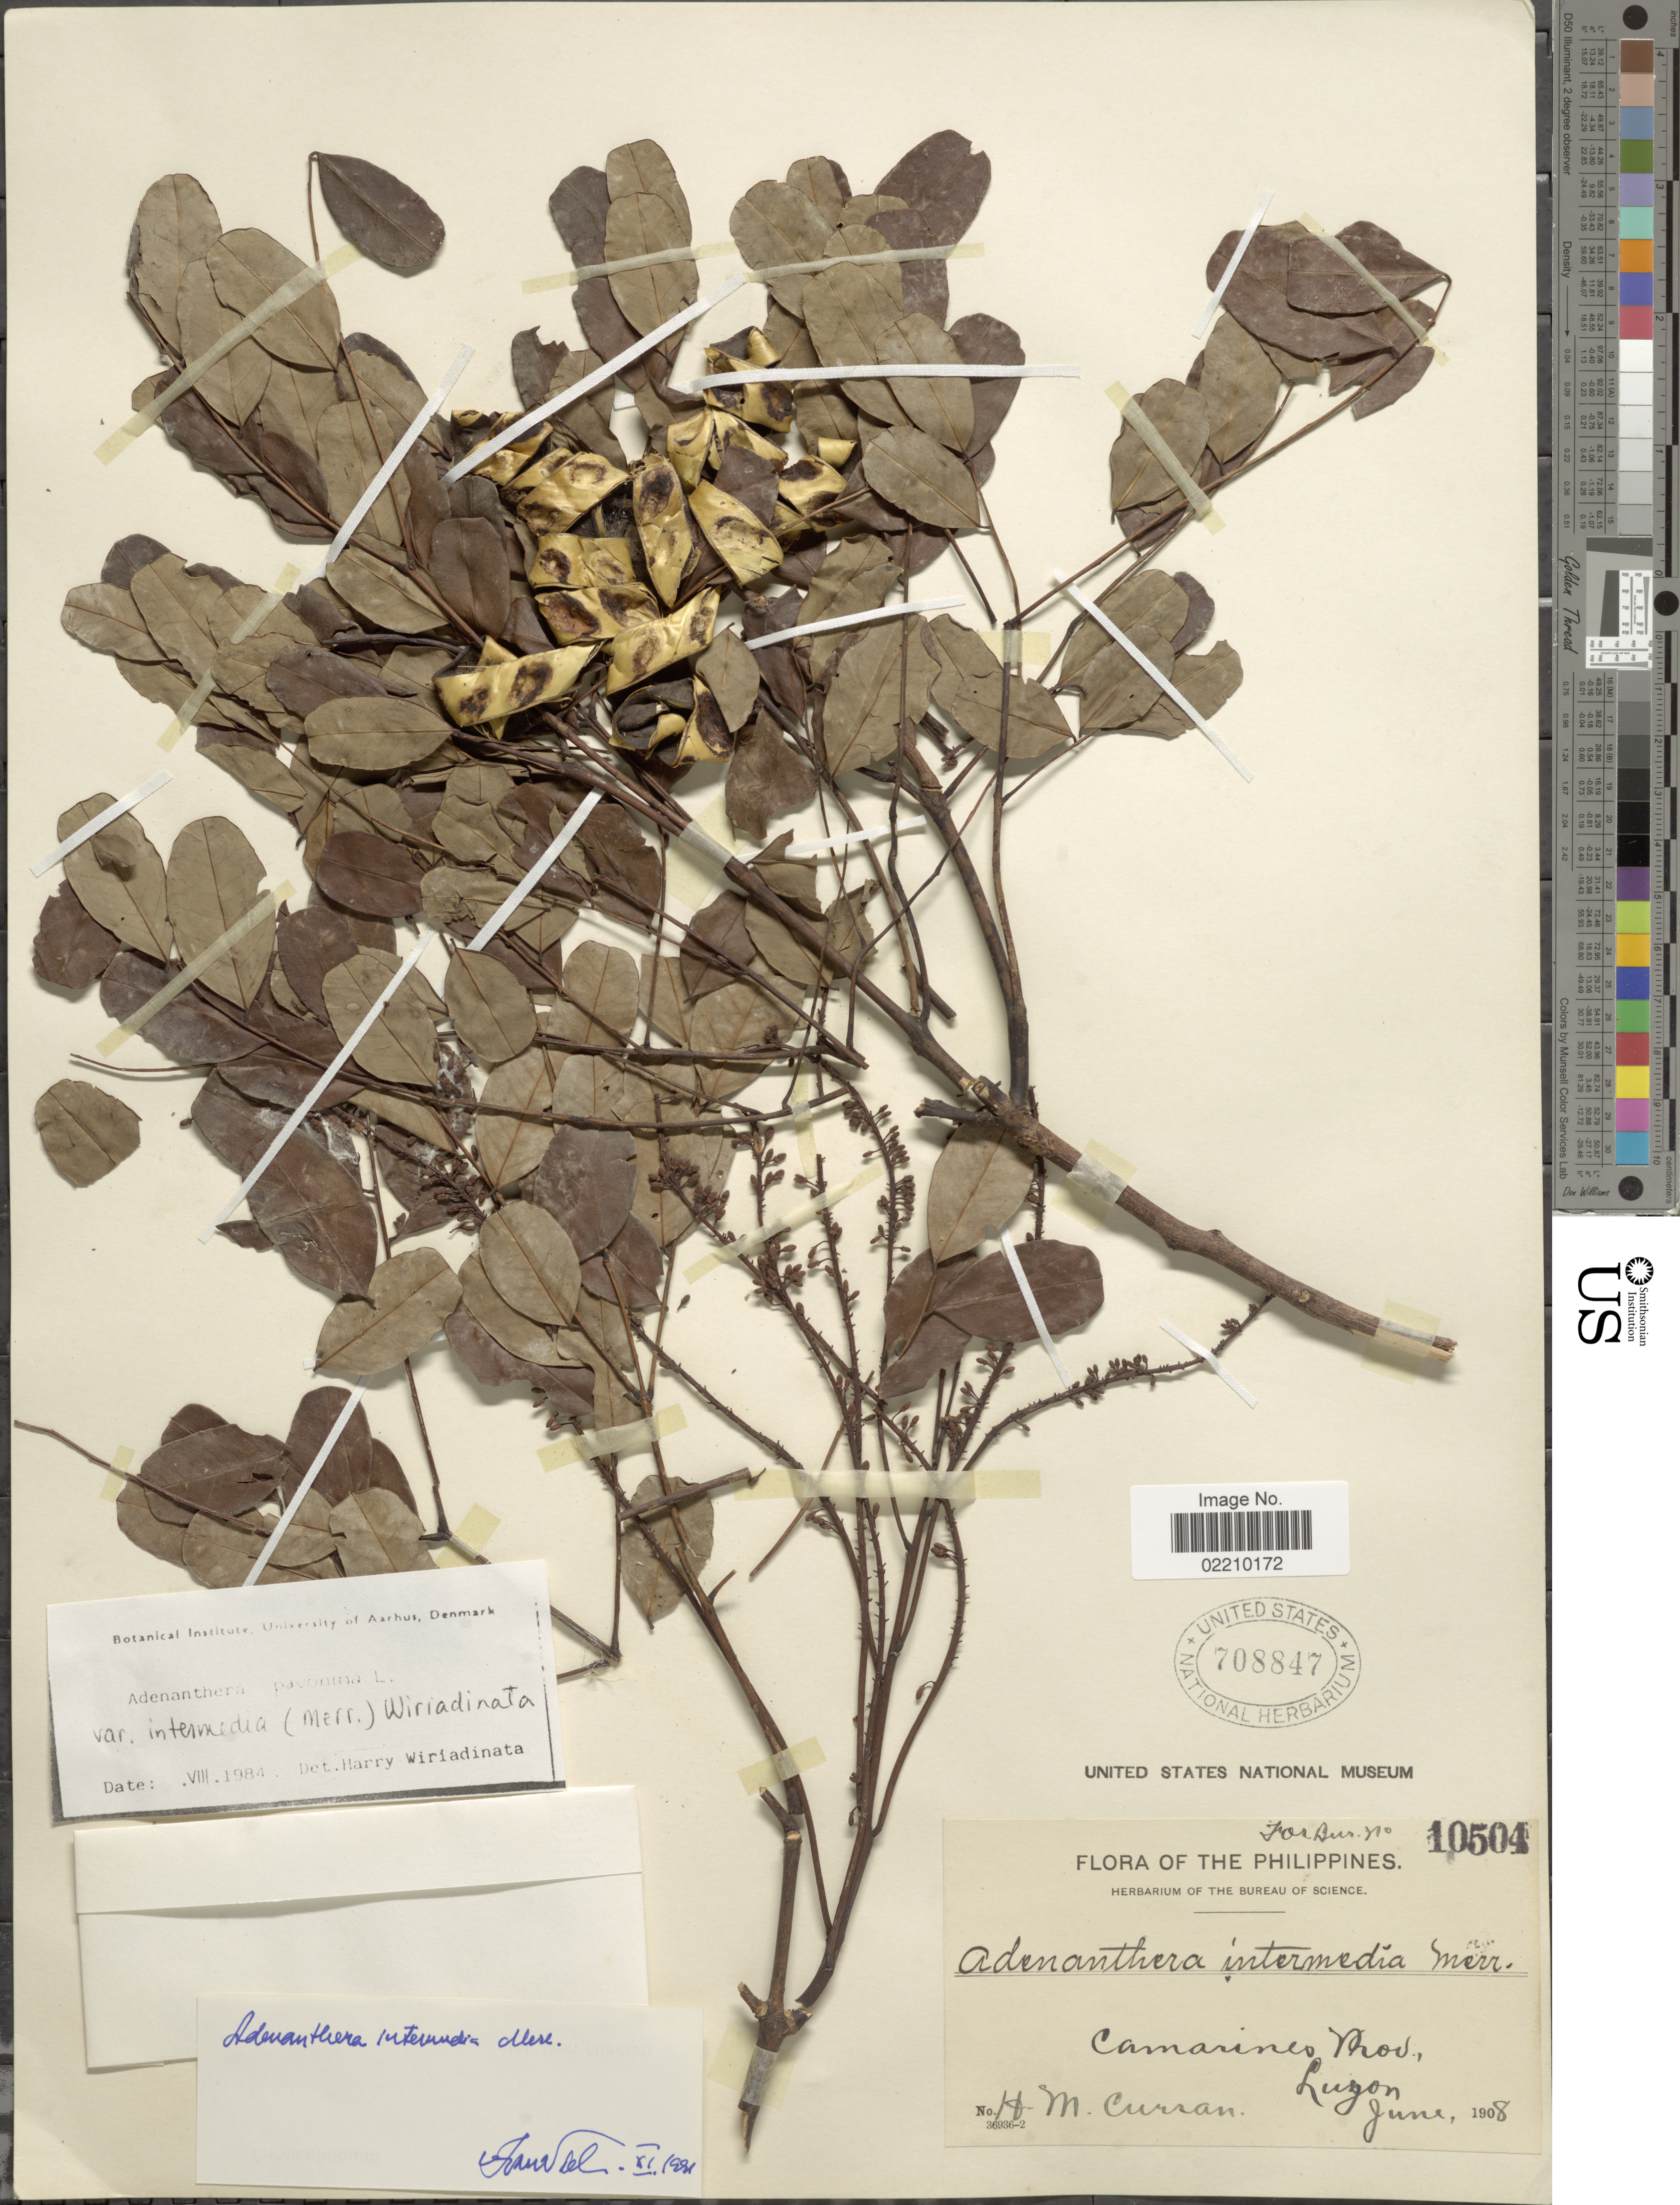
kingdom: Plantae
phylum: Tracheophyta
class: Magnoliopsida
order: Fabales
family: Fabaceae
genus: Adenanthera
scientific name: Adenanthera intermedia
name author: Merr.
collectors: H. M. Curran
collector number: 10504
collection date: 1908-06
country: Philippines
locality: Camarines Prov., Luzon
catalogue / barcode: US 708847